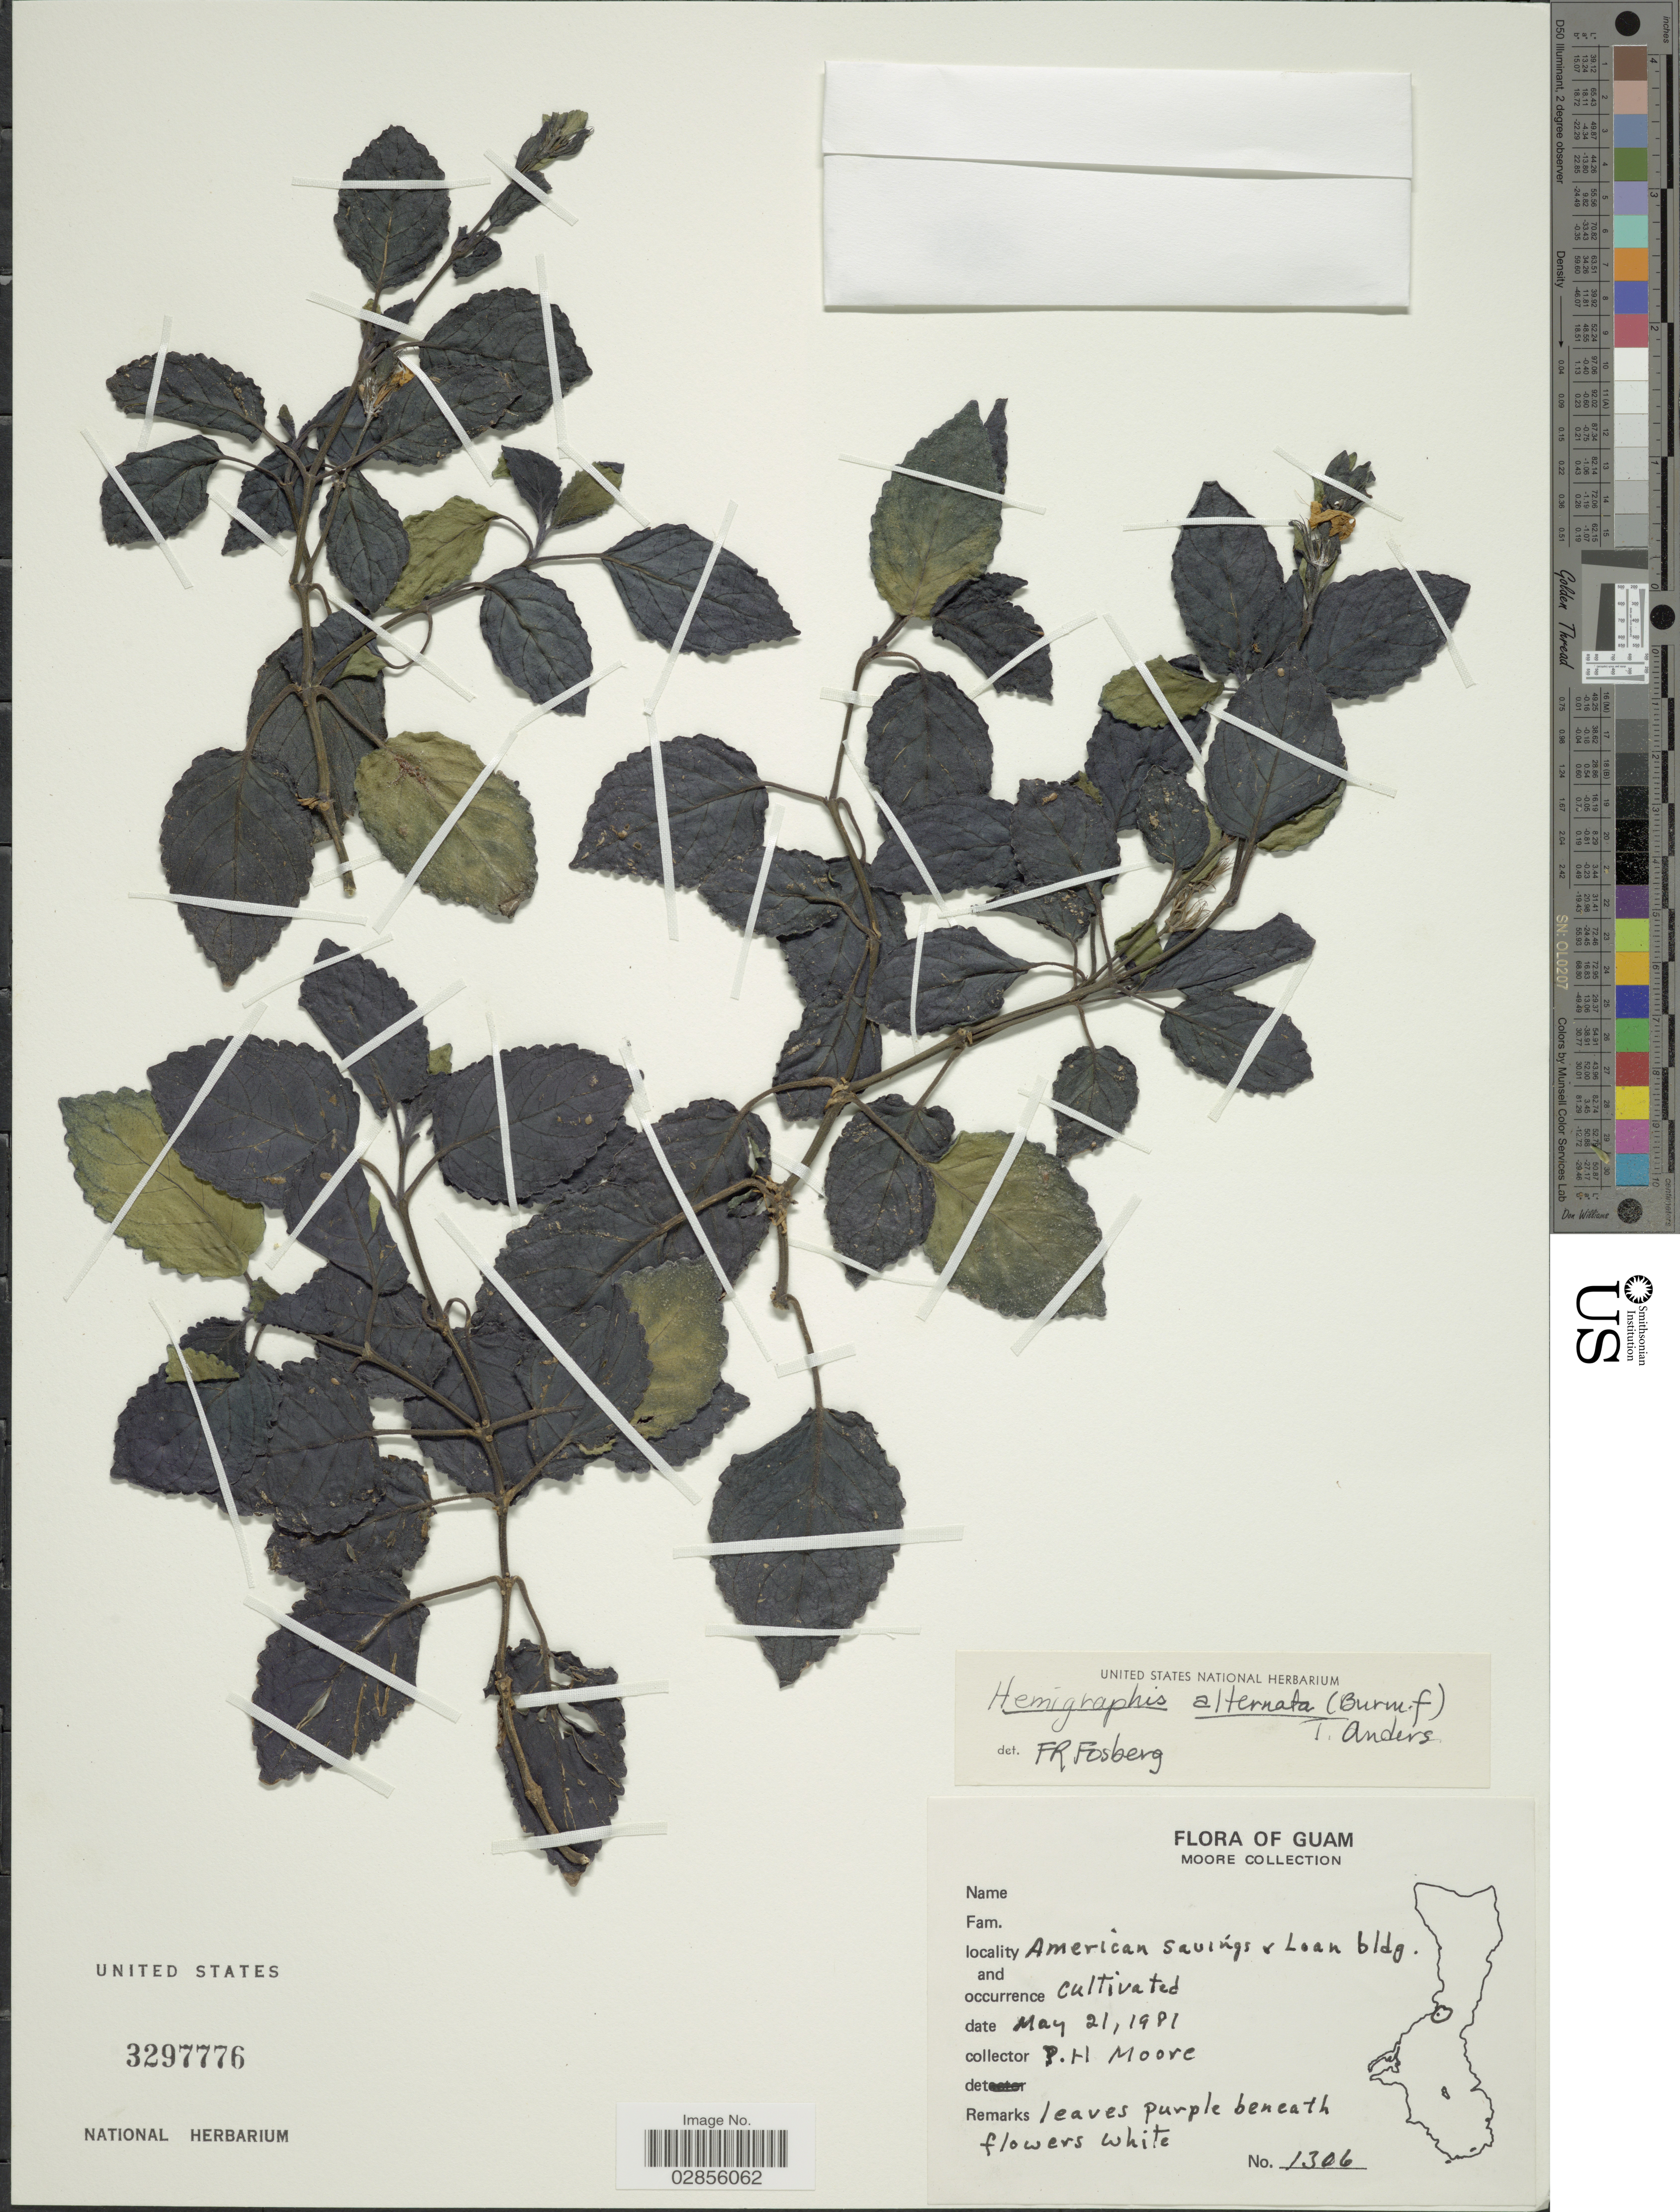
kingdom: Plantae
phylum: Tracheophyta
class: Magnoliopsida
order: Lamiales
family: Acanthaceae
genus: Strobilanthes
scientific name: Strobilanthes alternata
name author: (Burm. f.) Moylan ex J.R.I. Wood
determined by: Wagner, W. L., (BOT), Smithsonian Institution - National Museum of Natural History (UNITED STATES)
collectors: P. H. Moore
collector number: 1306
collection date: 1981-05-21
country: Guam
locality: American Savings & Loan bldg.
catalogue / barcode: US 3297776